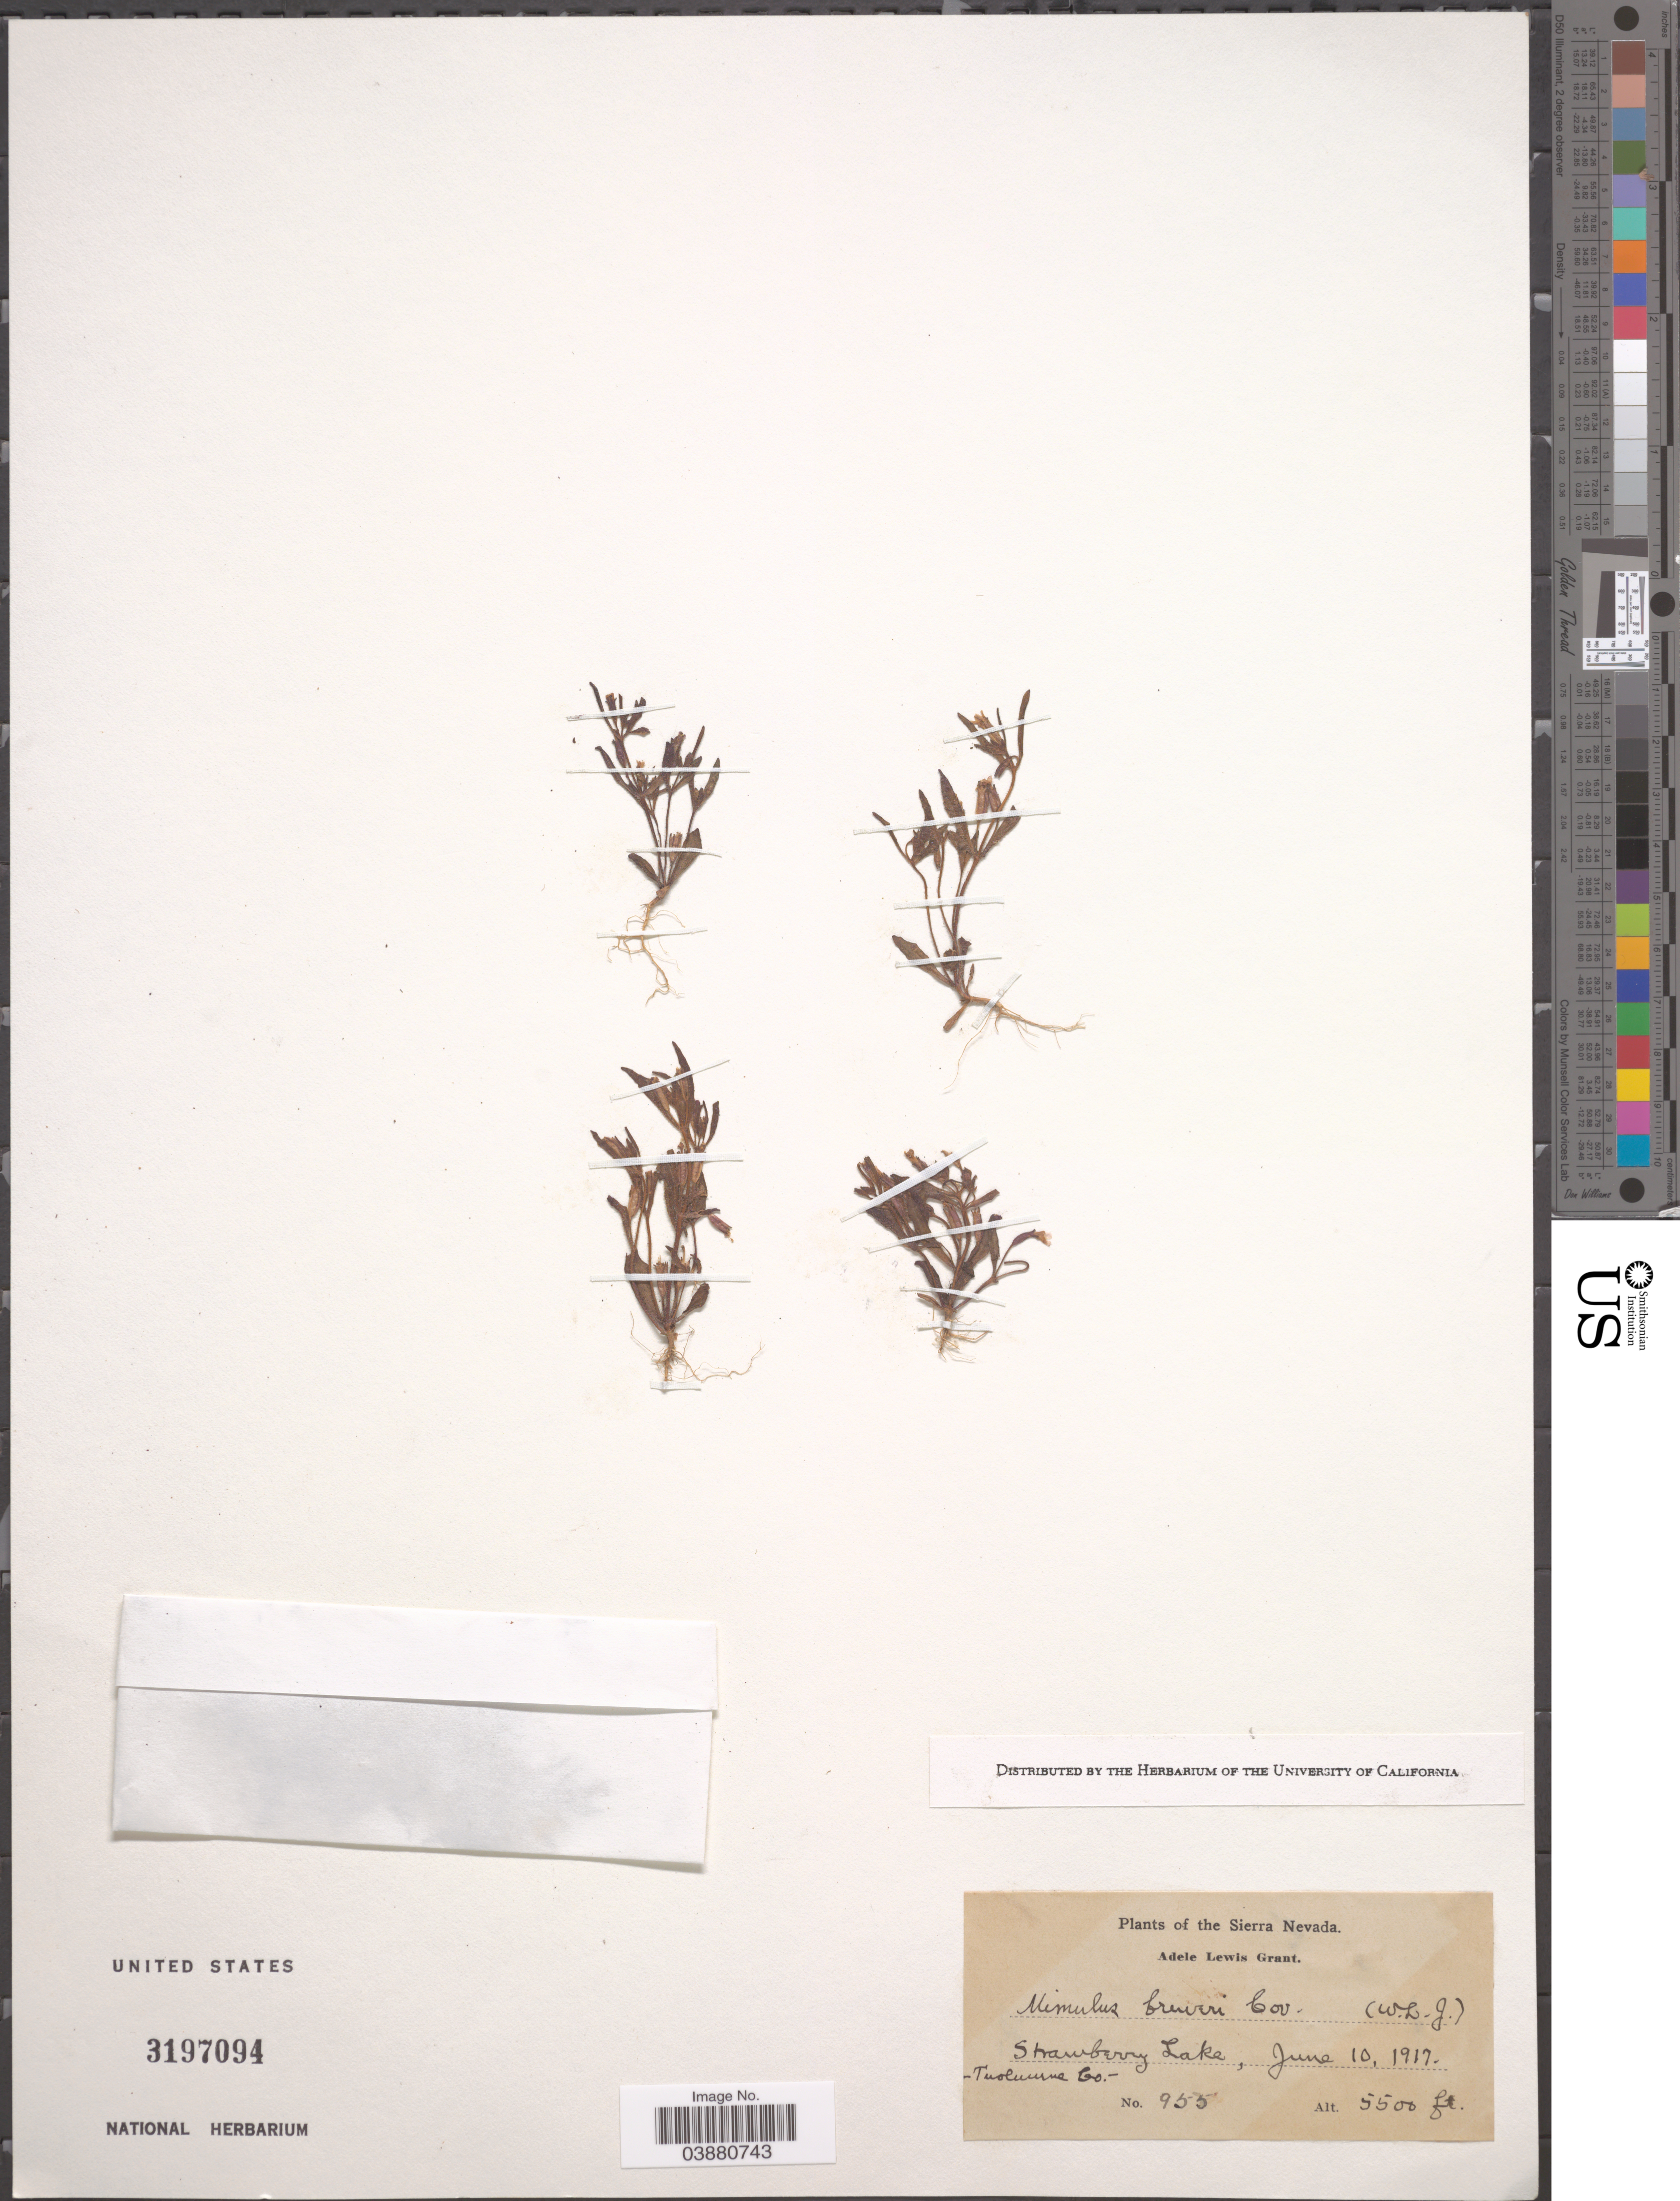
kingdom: Plantae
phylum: Tracheophyta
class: Magnoliopsida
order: Lamiales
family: Phrymaceae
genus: Mimulus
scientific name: Mimulus breweri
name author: (Greene) Coville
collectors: A. L. Grant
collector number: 955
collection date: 1917-06-10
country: United States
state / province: Nevada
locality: Sierra Nevada, Strawberry Lake, Tuolumne Co.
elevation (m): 1676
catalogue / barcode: US 3197094